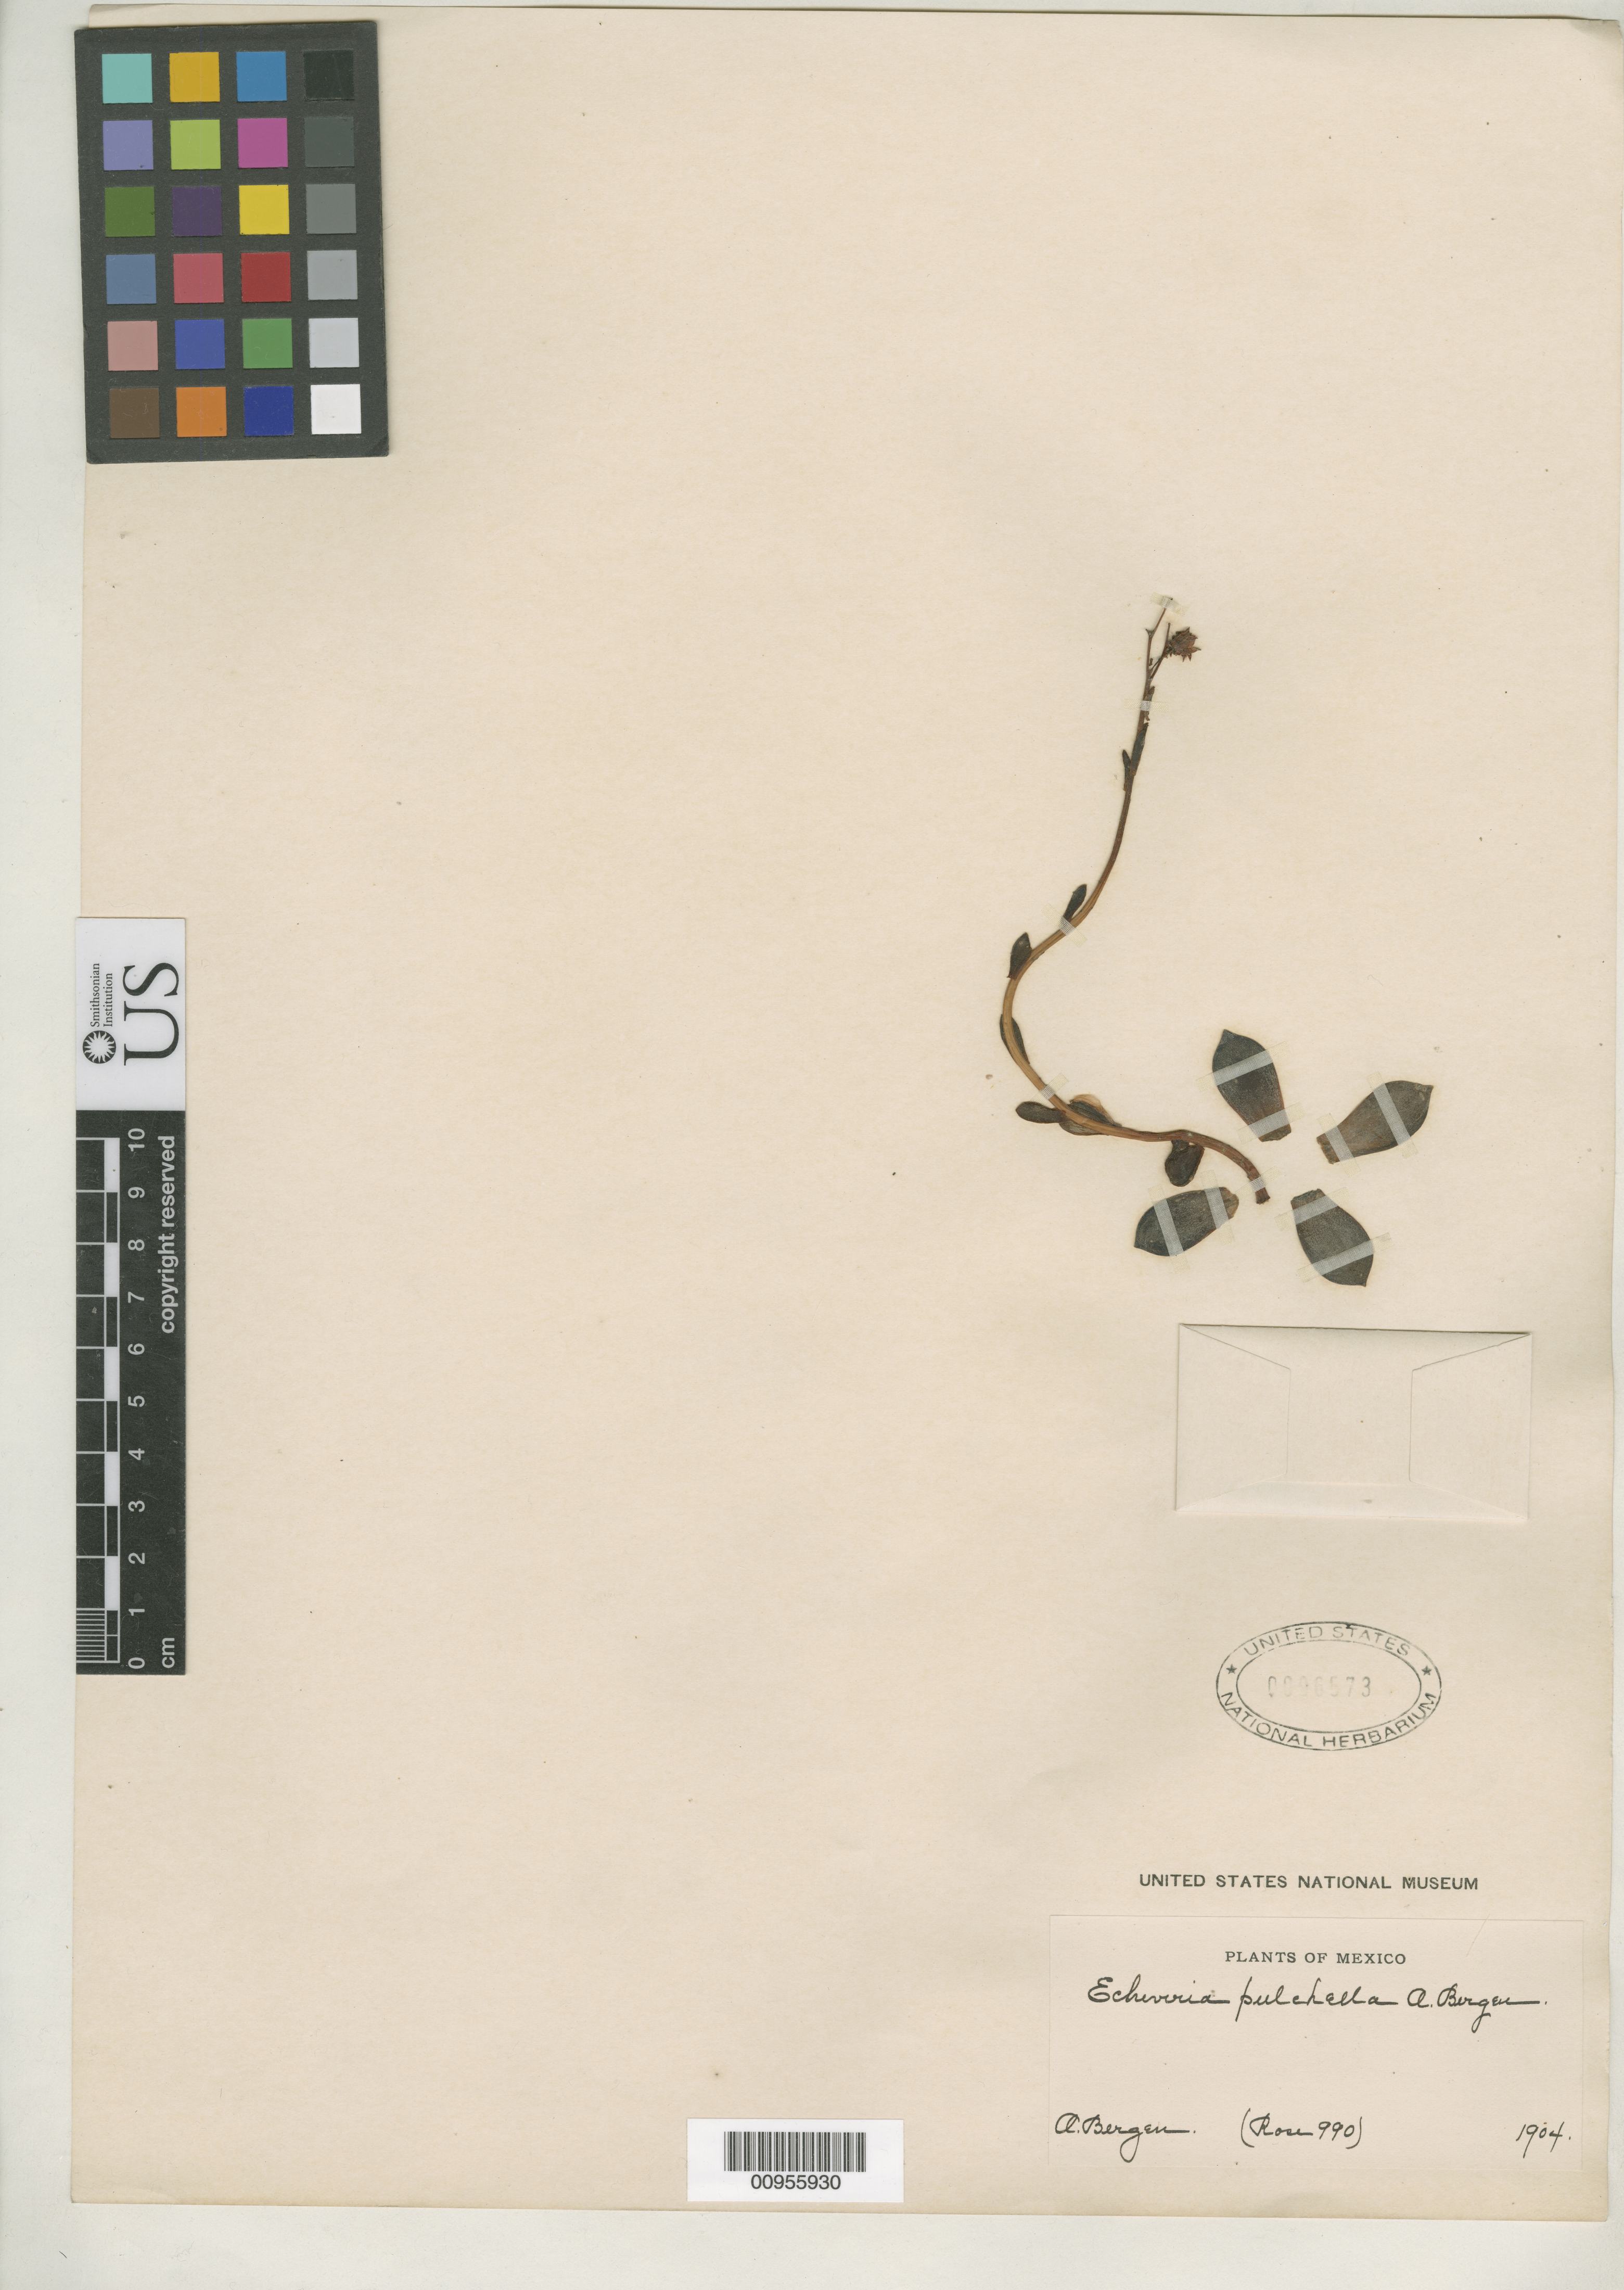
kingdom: Plantae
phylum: Tracheophyta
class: Magnoliopsida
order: Saxifragales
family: Crassulaceae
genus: Echeveria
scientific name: Echeveria pulchella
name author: A. Berger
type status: Possible Type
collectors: A. Berger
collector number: (Rose 990)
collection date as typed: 1904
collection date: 1904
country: Mexico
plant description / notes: Published as "Sedum-Cotyledon-Echeveria pulchella", possibly intended as alternative names.; Label, "Plants of Mexico" but specimen apparently made from cultivated material. No type designated, probably typified by illustration. This specimen ambiguously cited as "type" by Walther in Echeveria: 710-711 (1974), but is probably clonotype material.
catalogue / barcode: US 96573